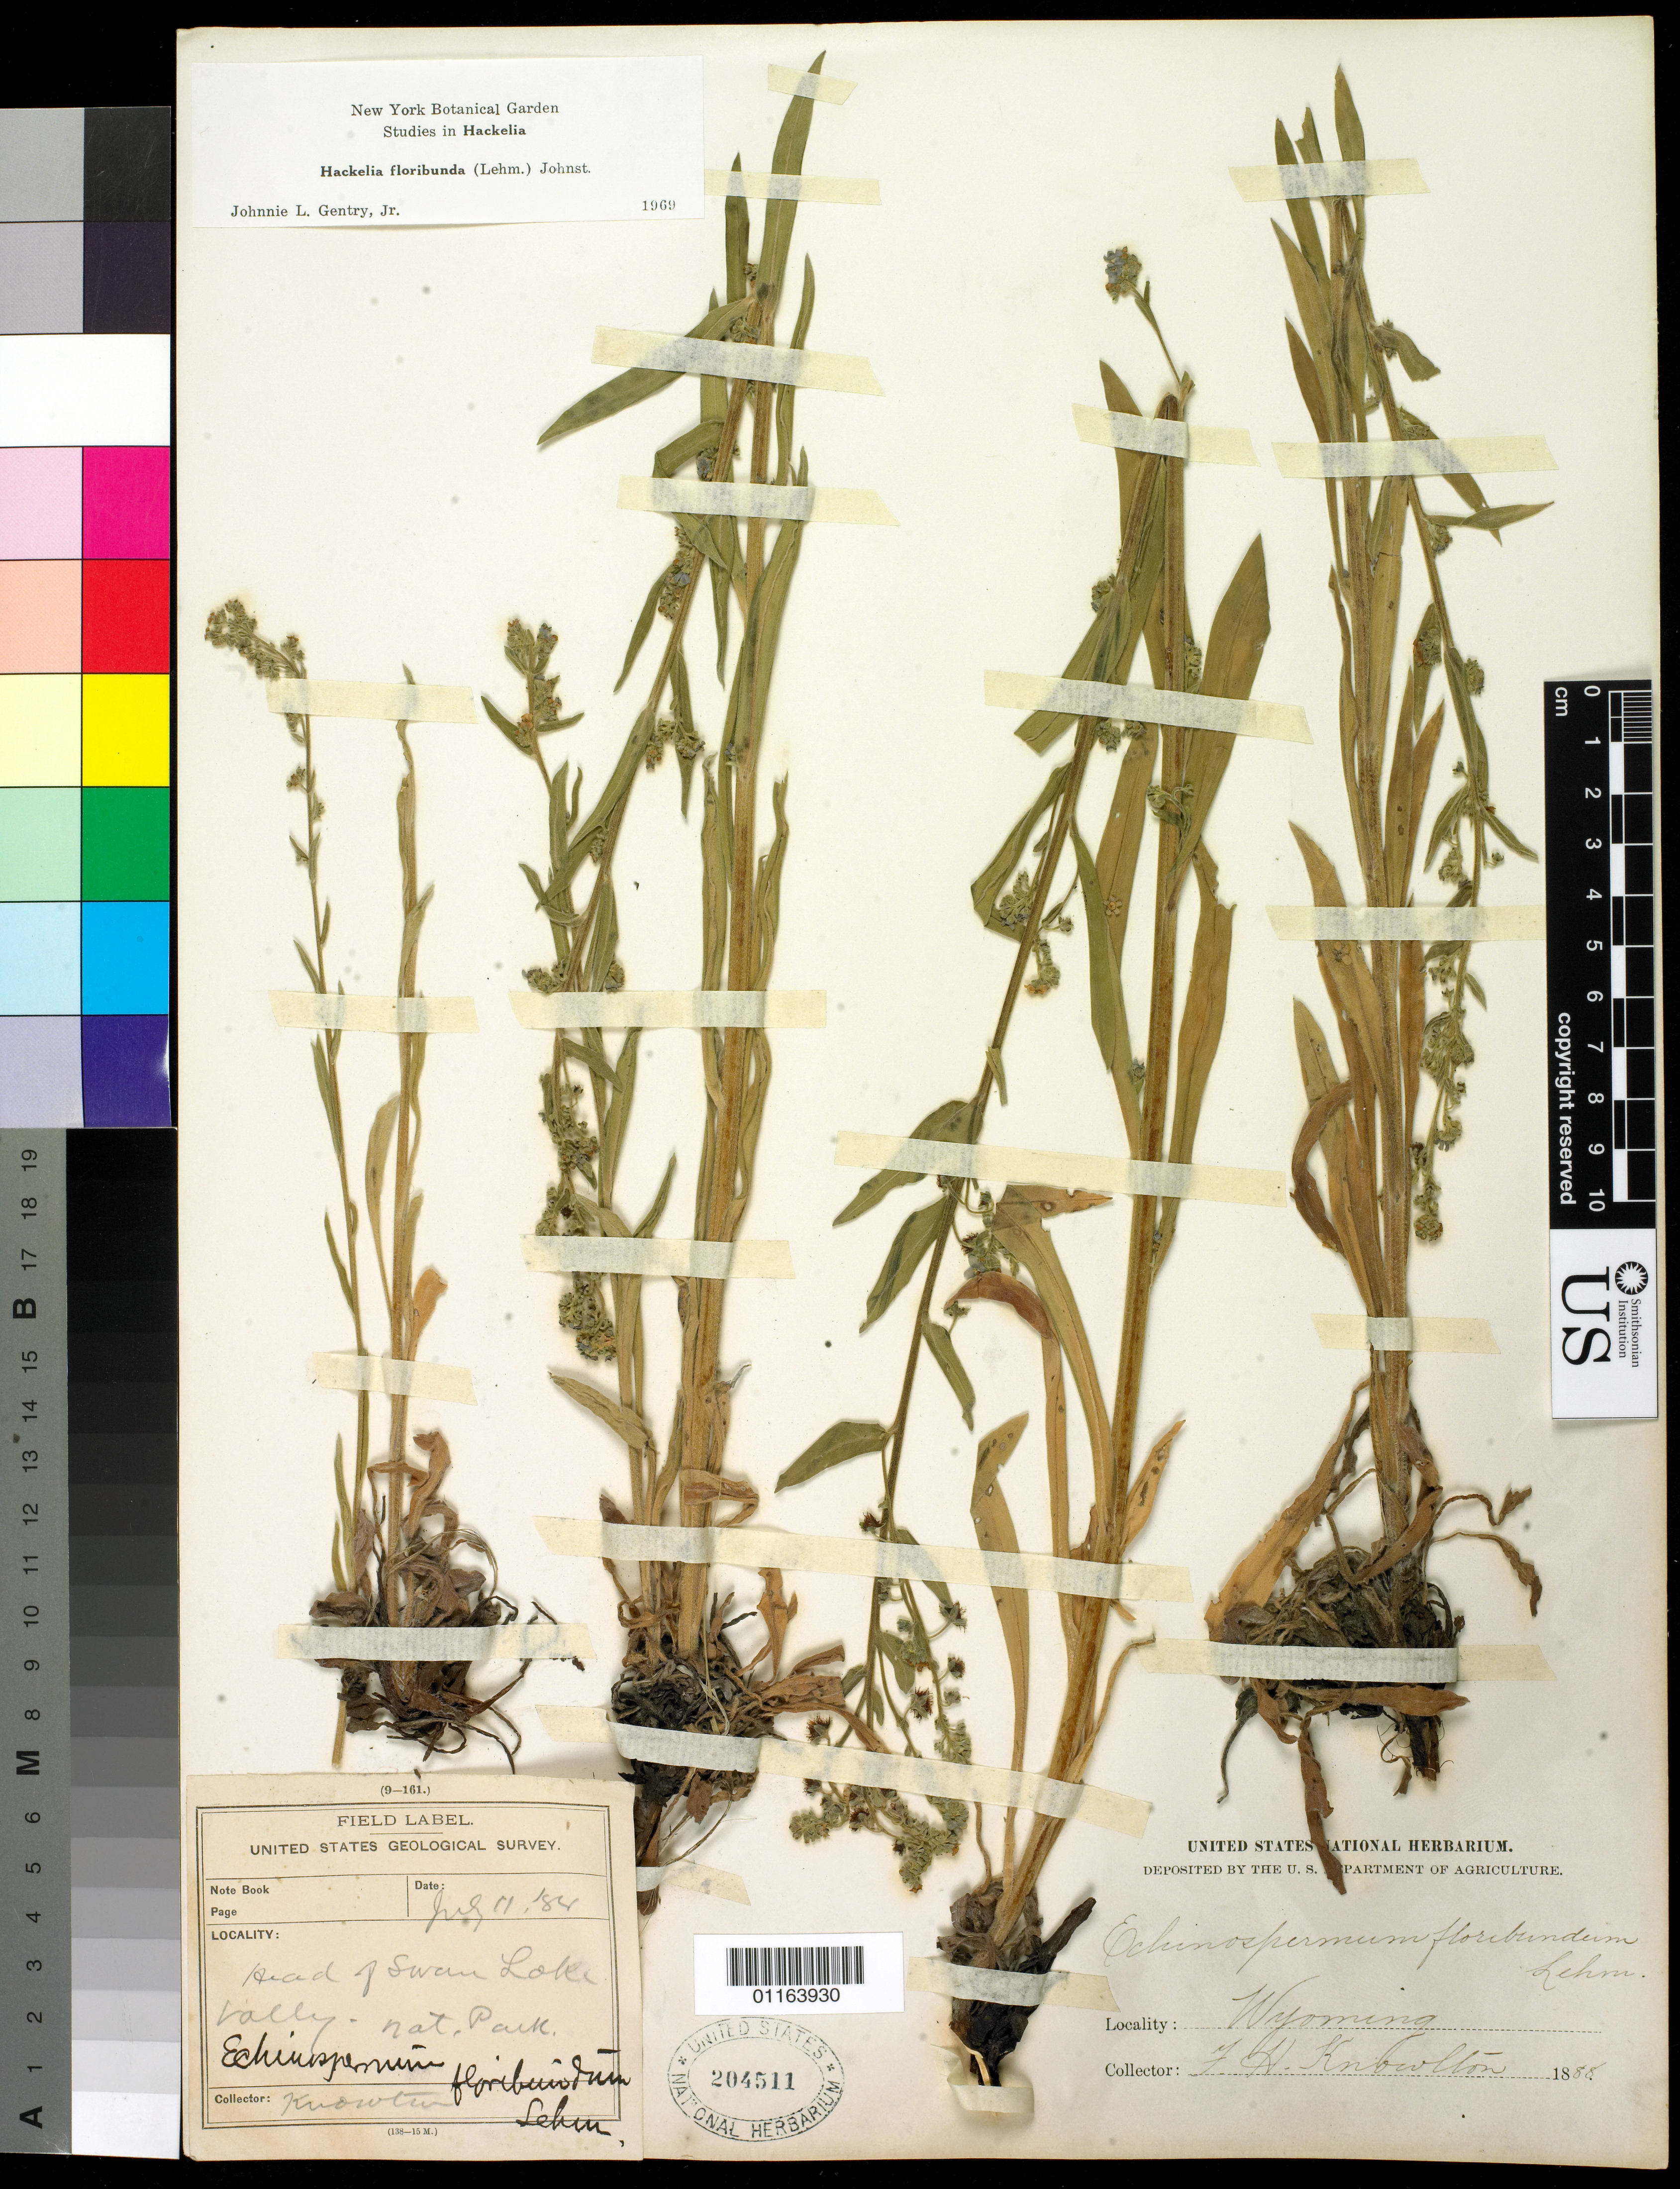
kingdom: Plantae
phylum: Tracheophyta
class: Magnoliopsida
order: Boraginales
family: Boraginaceae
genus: Hackelia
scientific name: Hackelia floribunda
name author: (Lehm.) I.M. Johnst.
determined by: Gentry, J. L.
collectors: F. H. Knowlton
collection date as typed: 11 Jul 1884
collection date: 1884-07-11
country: United States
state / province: Wyoming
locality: Swan Lake Valley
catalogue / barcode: US 204511